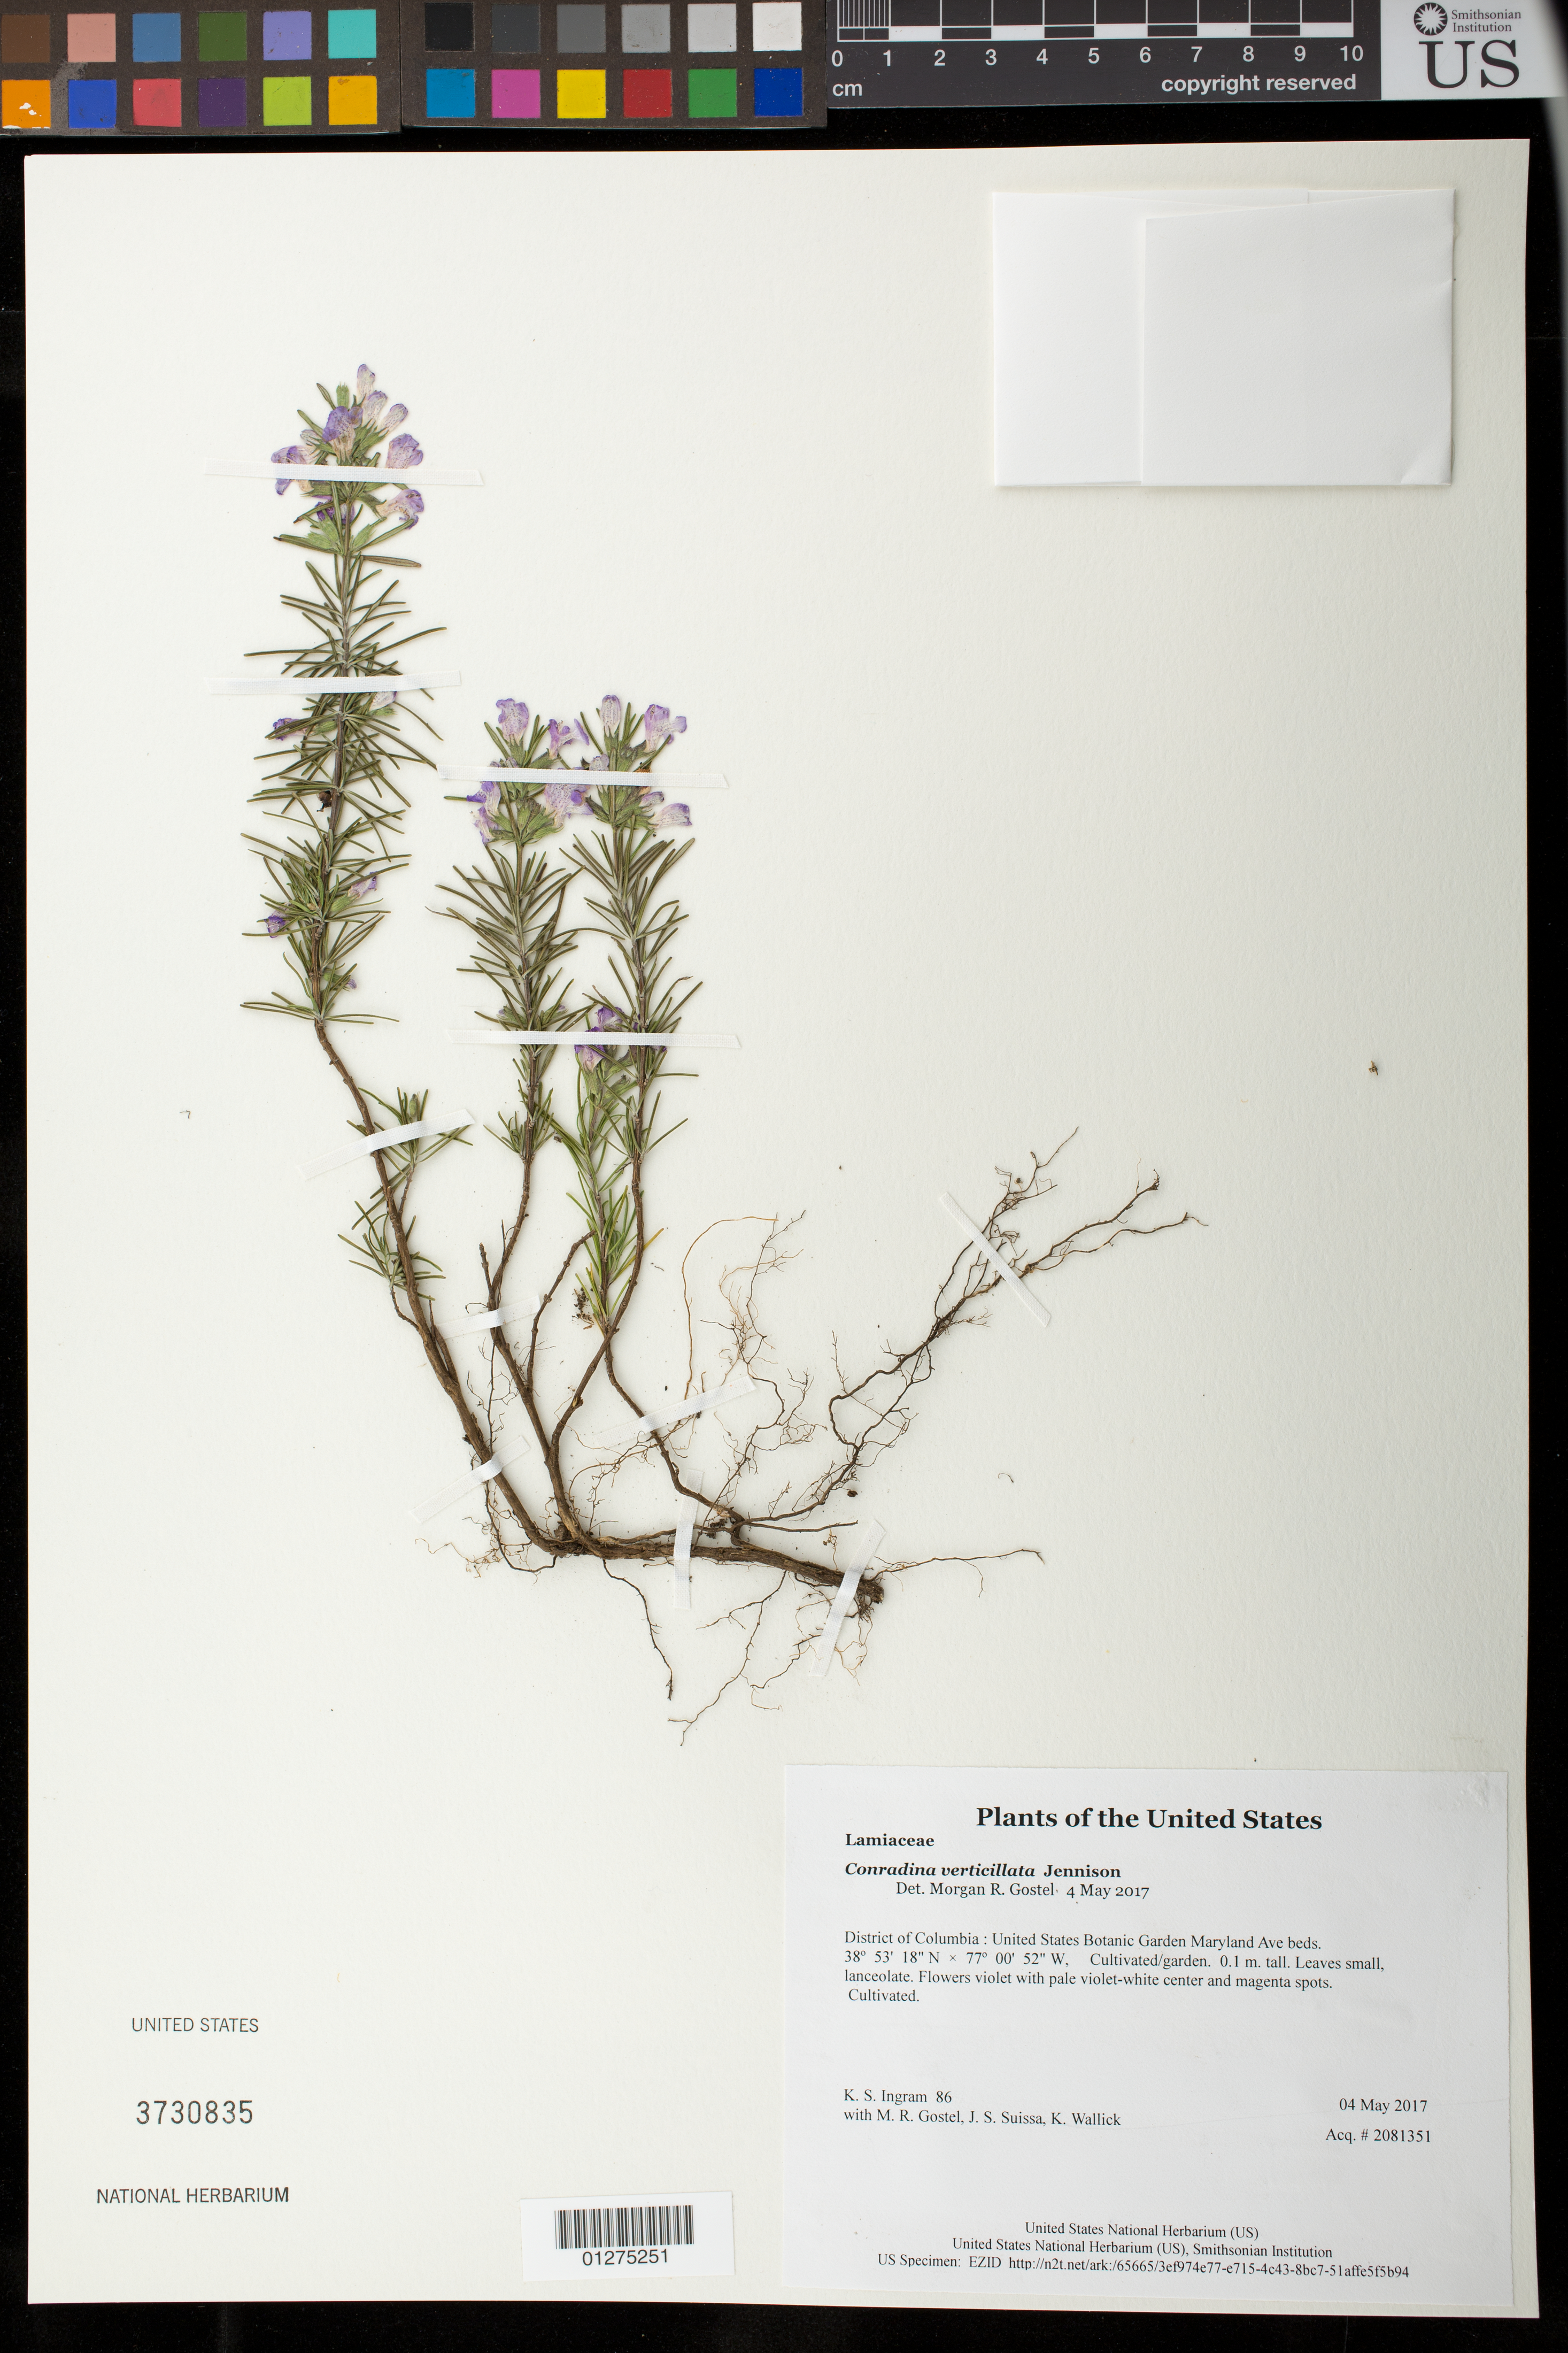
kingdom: Plantae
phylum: Tracheophyta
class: Magnoliopsida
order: Lamiales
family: Lamiaceae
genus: Conradina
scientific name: Conradina verticillata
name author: Jennison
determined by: Gostel, M. R.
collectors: K. S. Ingram, M. R. Gostel, J. S. Suissa & K. Wallick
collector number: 86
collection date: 2017-05-04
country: United States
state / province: District of Columbia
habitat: Cultivated/garden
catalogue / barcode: US 3730835